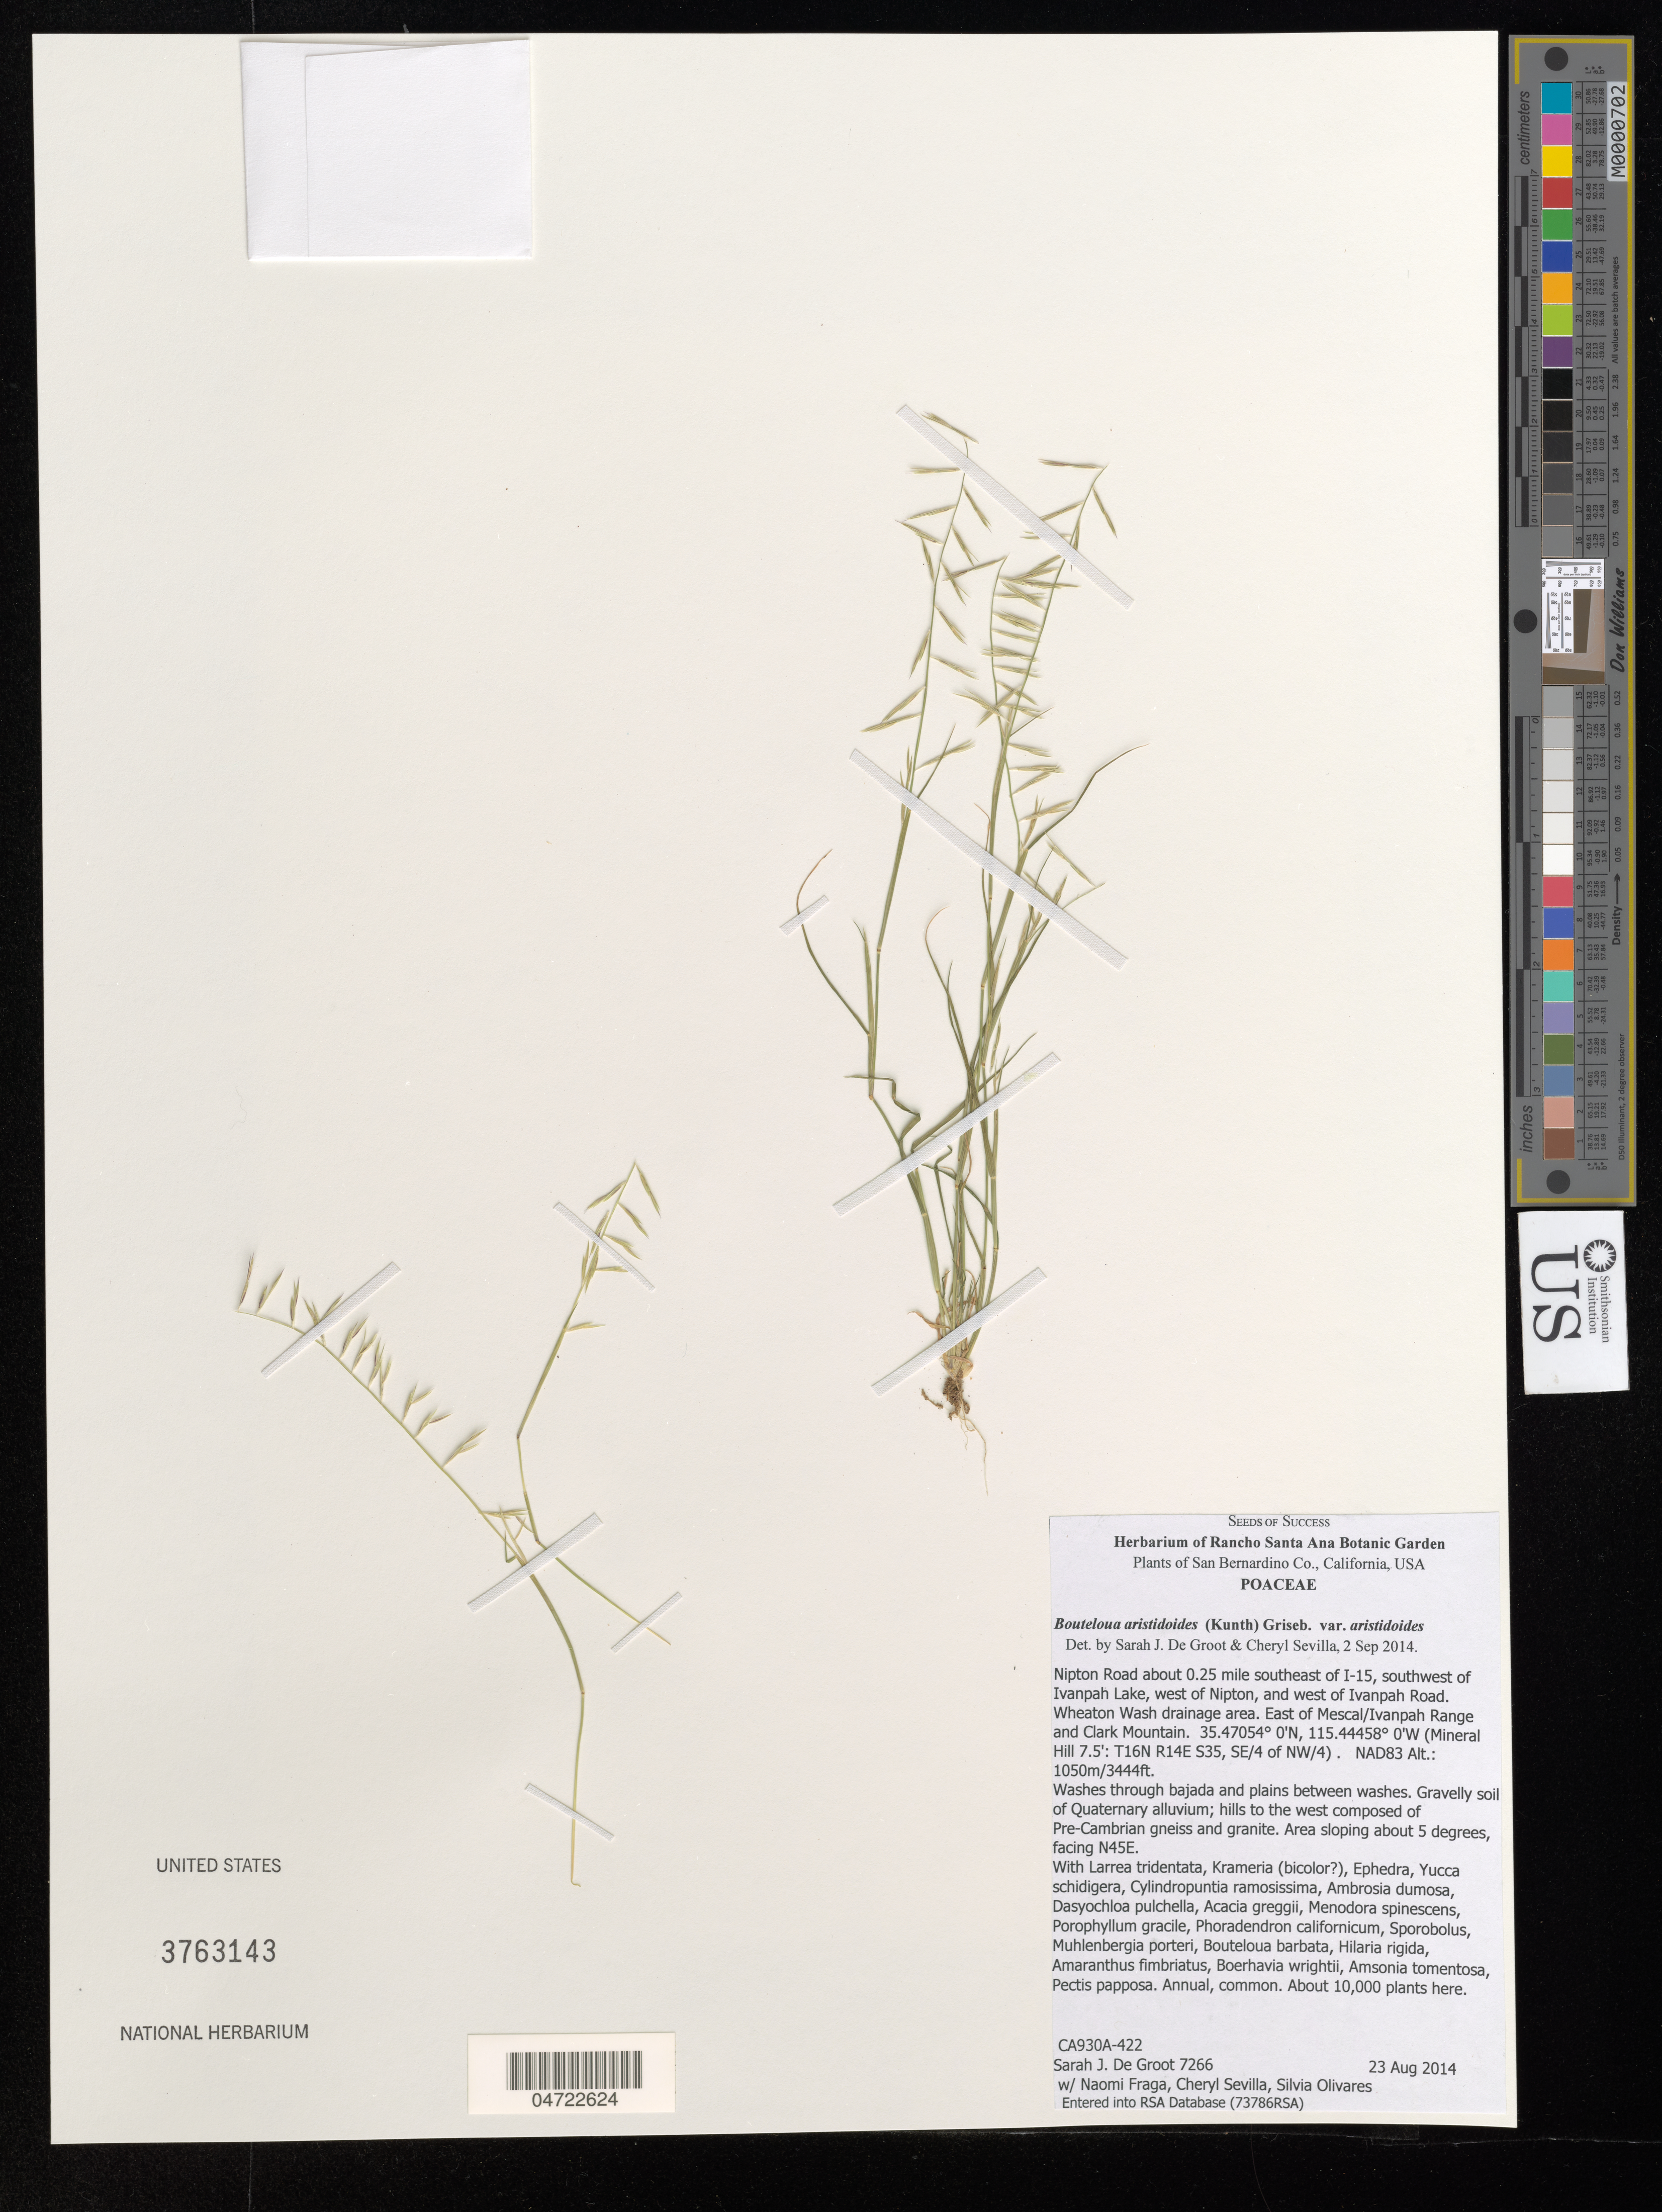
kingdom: Plantae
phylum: Tracheophyta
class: Liliopsida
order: Poales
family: Poaceae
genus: Bouteloua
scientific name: Bouteloua aristidoides var. aristidoides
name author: (Kunth) Griseb.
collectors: S. De Groot, N. Fraga, C. Sevilla & S. Olivares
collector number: CA930A-422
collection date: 2014-08-23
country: United States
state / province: California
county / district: San Bernardino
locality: San Bernardino Co. Nipton Road about 0.25 mile southeast of I-15, southwest of Ivanpah Lake, west of Nipton, and west of Ivanpah Road. Wheaton Wash drainage area. East of Mescal/Ivanpah Range and Clark Mountain. (Mineral Hill 7.5': T16N R14E S35, SE/4 of NW/4). NAD83.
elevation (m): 1050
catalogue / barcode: US 3763143